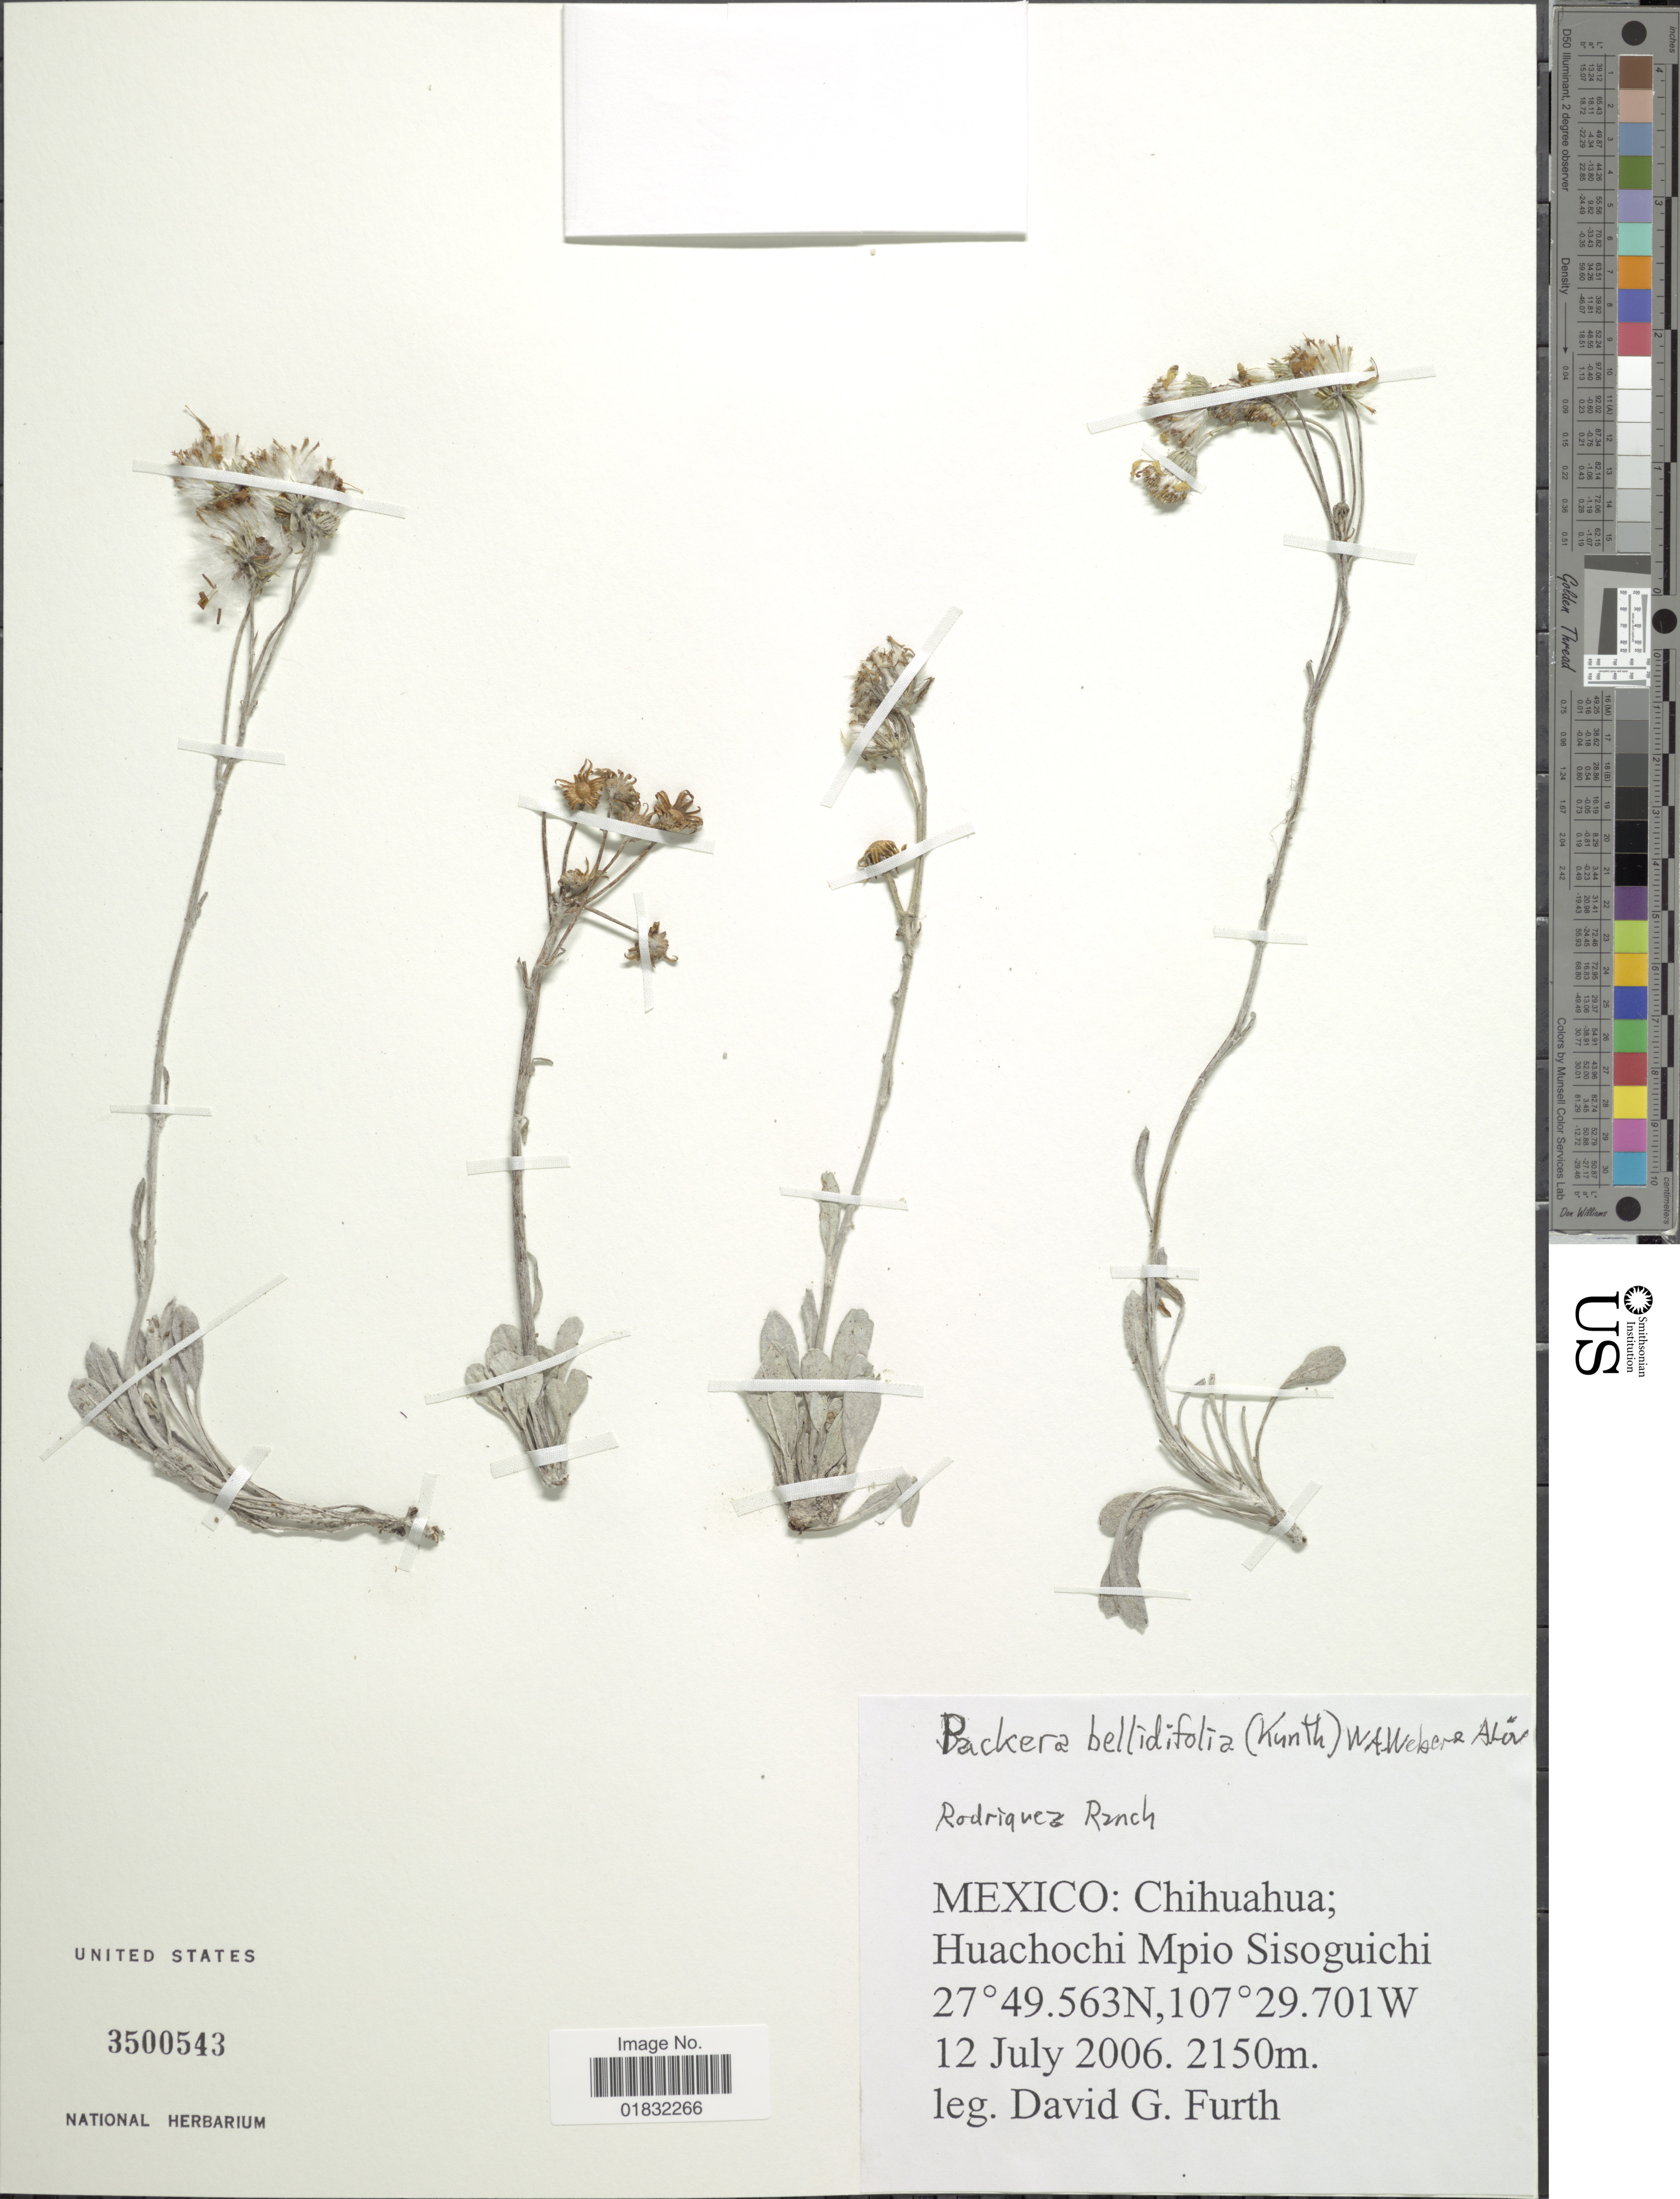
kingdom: Plantae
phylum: Tracheophyta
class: Magnoliopsida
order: Asterales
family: Asteraceae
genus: Packera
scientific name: Packera bellidifolia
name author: (Kunth) W.A. Weber & Á. Löve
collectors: D. Furth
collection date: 2006-07-12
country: Mexico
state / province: Chihuahua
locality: Huachochi Mpio Sisoguichi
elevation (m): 2150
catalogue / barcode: US 3500543